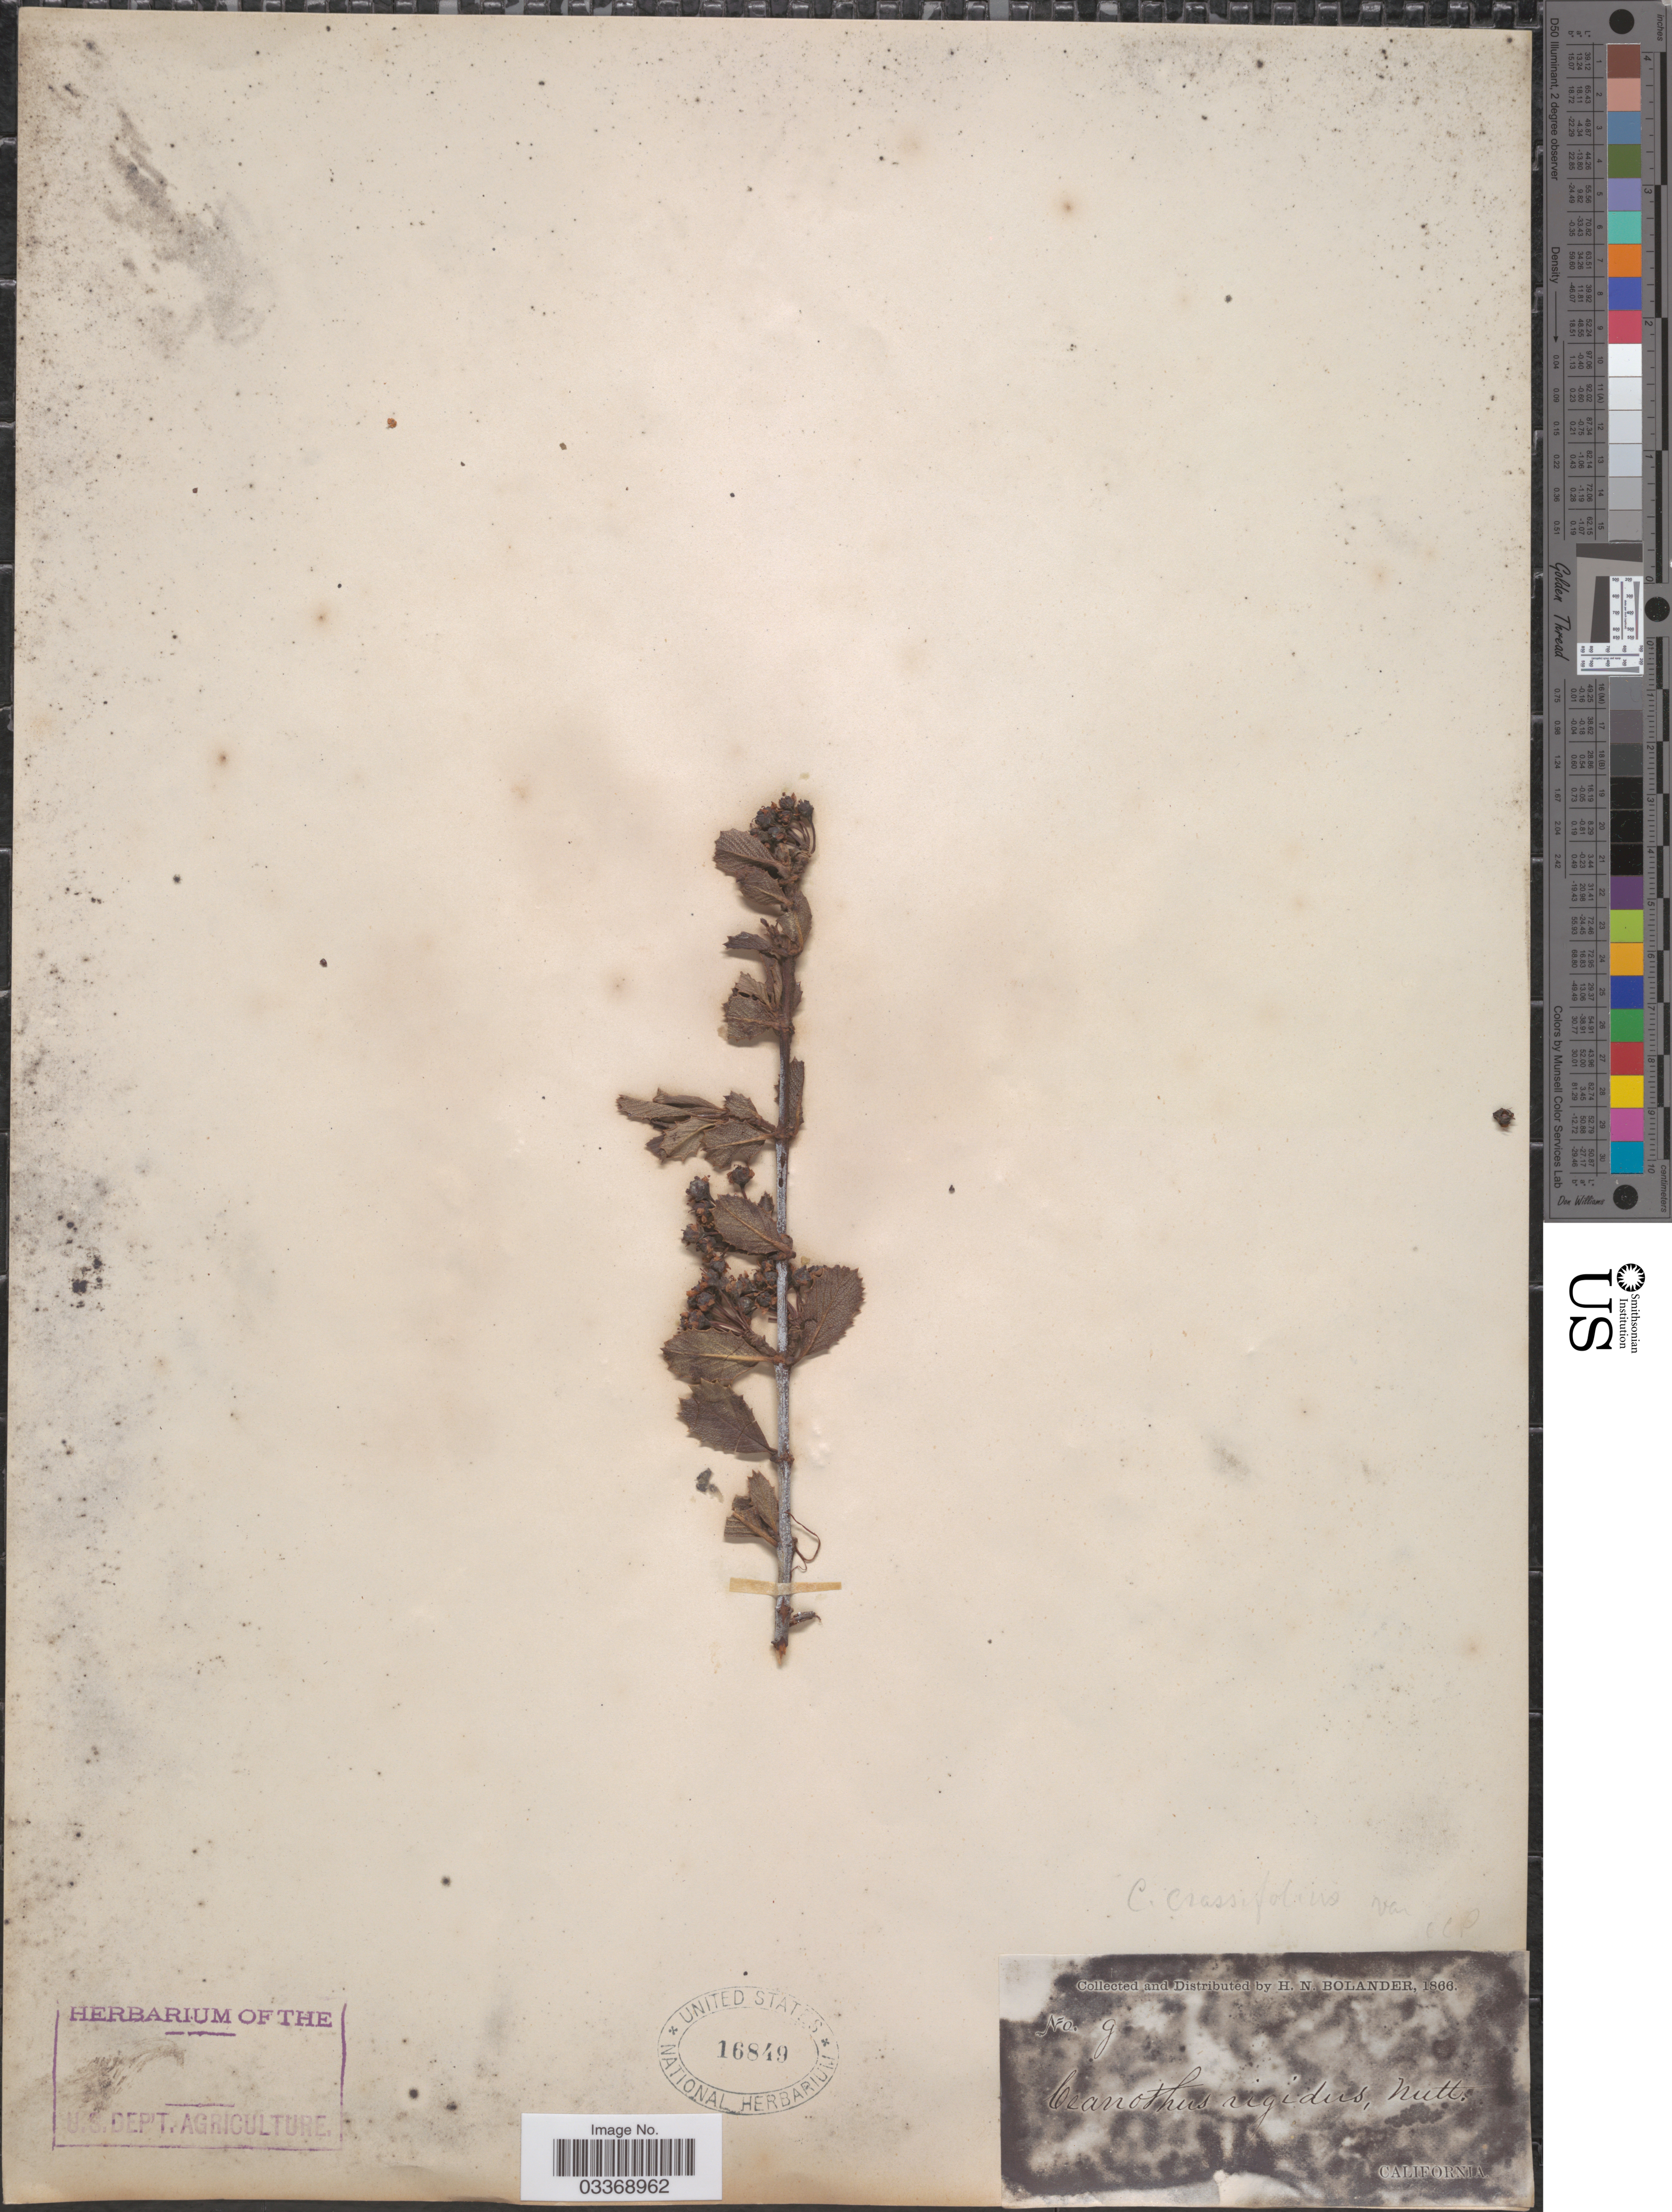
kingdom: Plantae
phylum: Tracheophyta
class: Magnoliopsida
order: Rosales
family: Rhamnaceae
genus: Ceanothus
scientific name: Ceanothus crassifolius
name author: Torr.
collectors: H. Bolander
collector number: g ?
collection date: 1866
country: United States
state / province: California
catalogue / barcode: US 16849